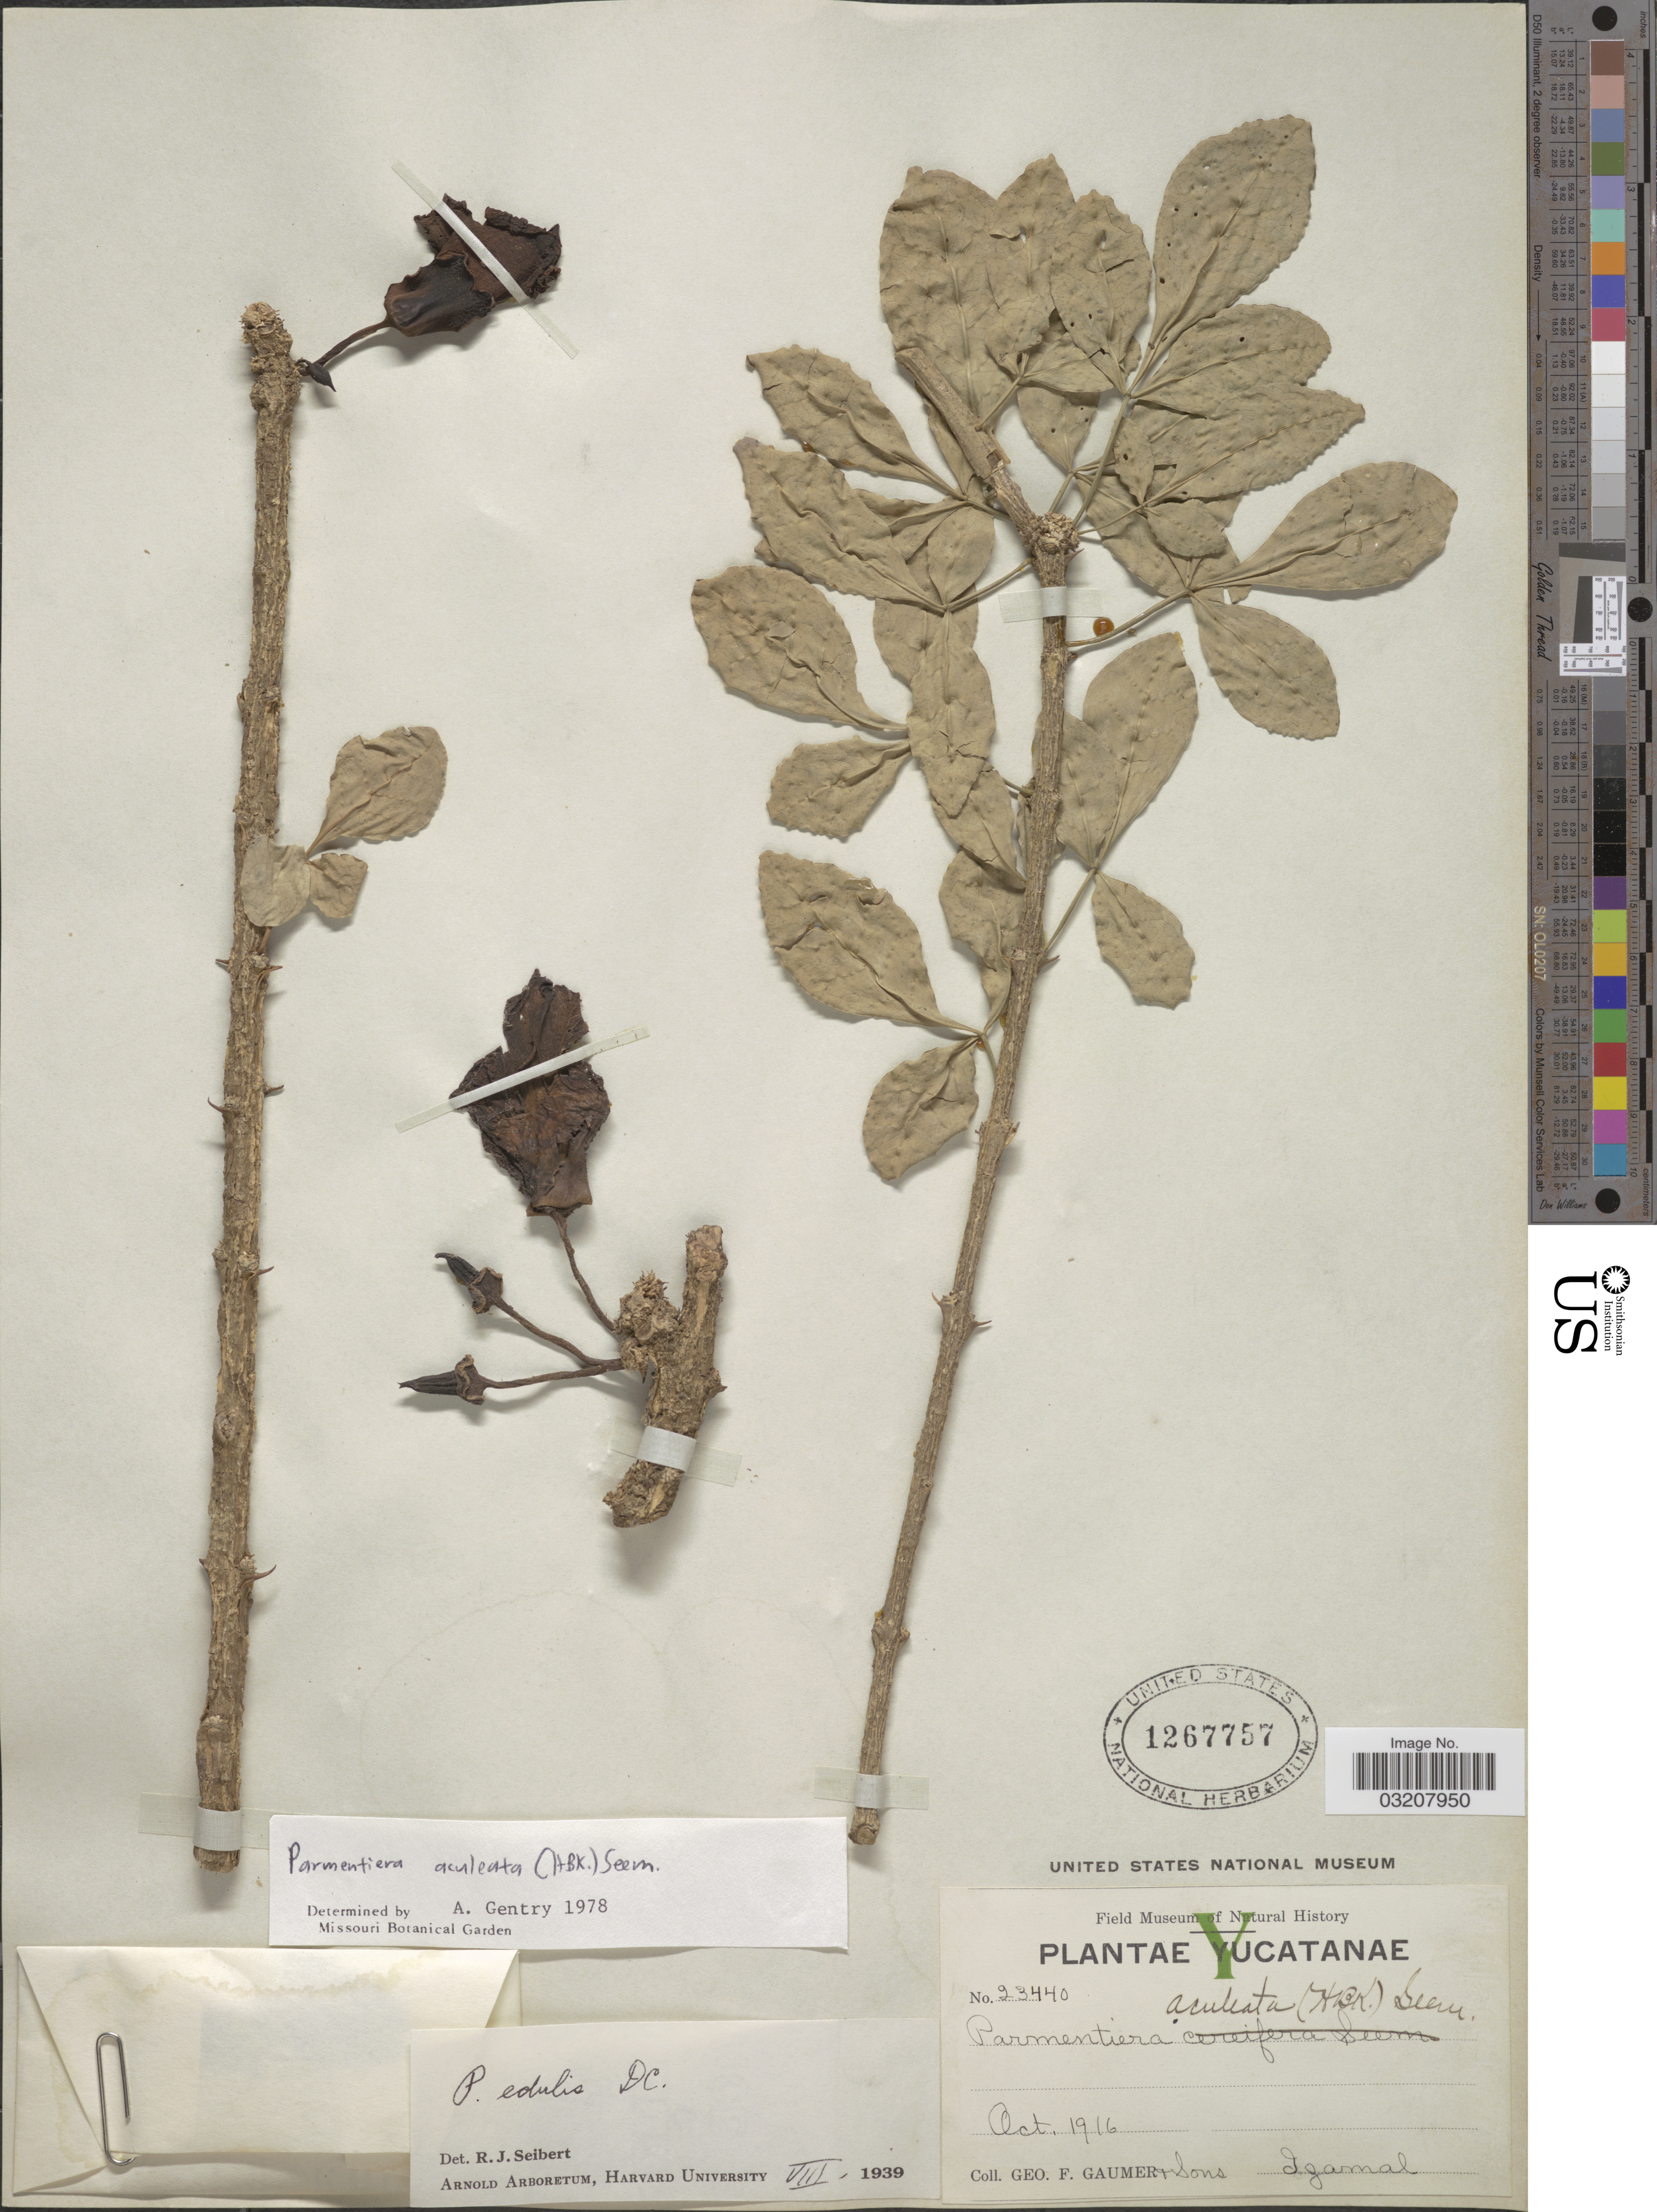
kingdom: Plantae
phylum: Tracheophyta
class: Magnoliopsida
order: Lamiales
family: Bignoniaceae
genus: Parmentiera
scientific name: Parmentiera aculeata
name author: (Kunth) Seem.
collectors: G. F. Gaumer & Sons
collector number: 23440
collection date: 1916-10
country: Mexico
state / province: Yucatán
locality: Izamal.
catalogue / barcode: US 1267757